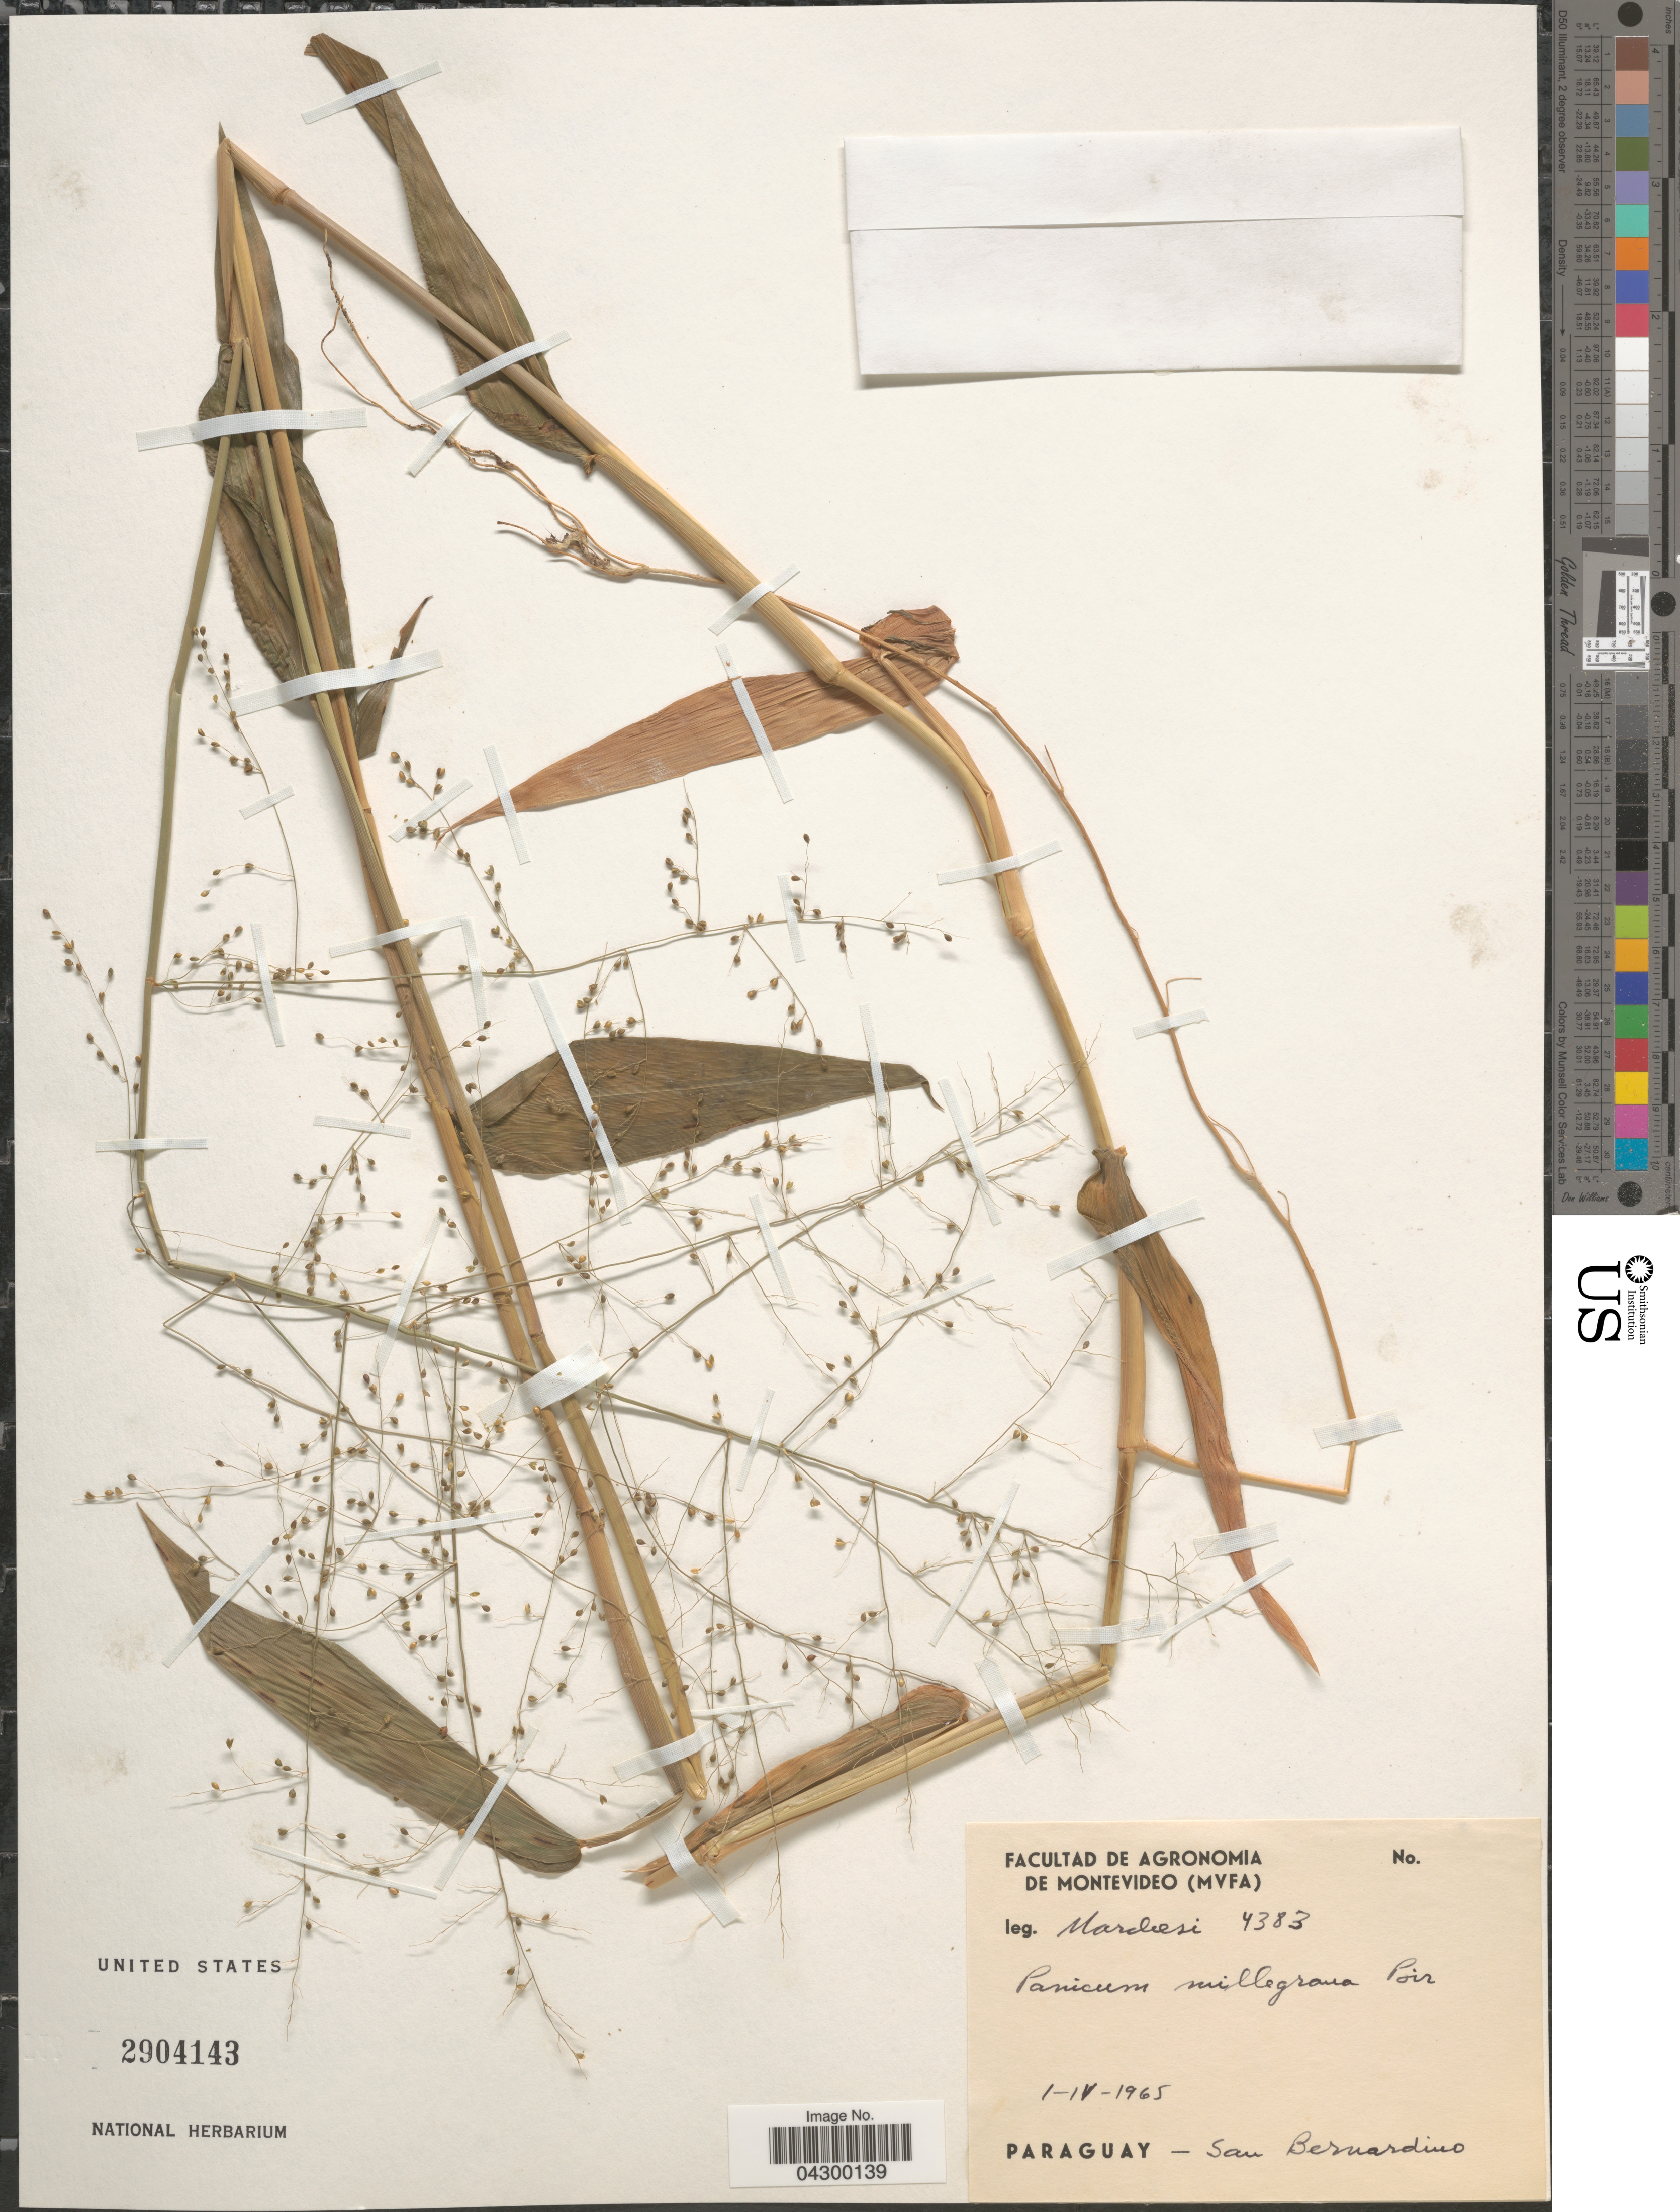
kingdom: Plantae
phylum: Tracheophyta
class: Liliopsida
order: Poales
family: Poaceae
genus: Panicum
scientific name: Panicum millegrana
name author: Poir.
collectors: Marchesi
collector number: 4383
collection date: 1965-04-01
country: Paraguay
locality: San Bernardino.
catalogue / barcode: US 2904143